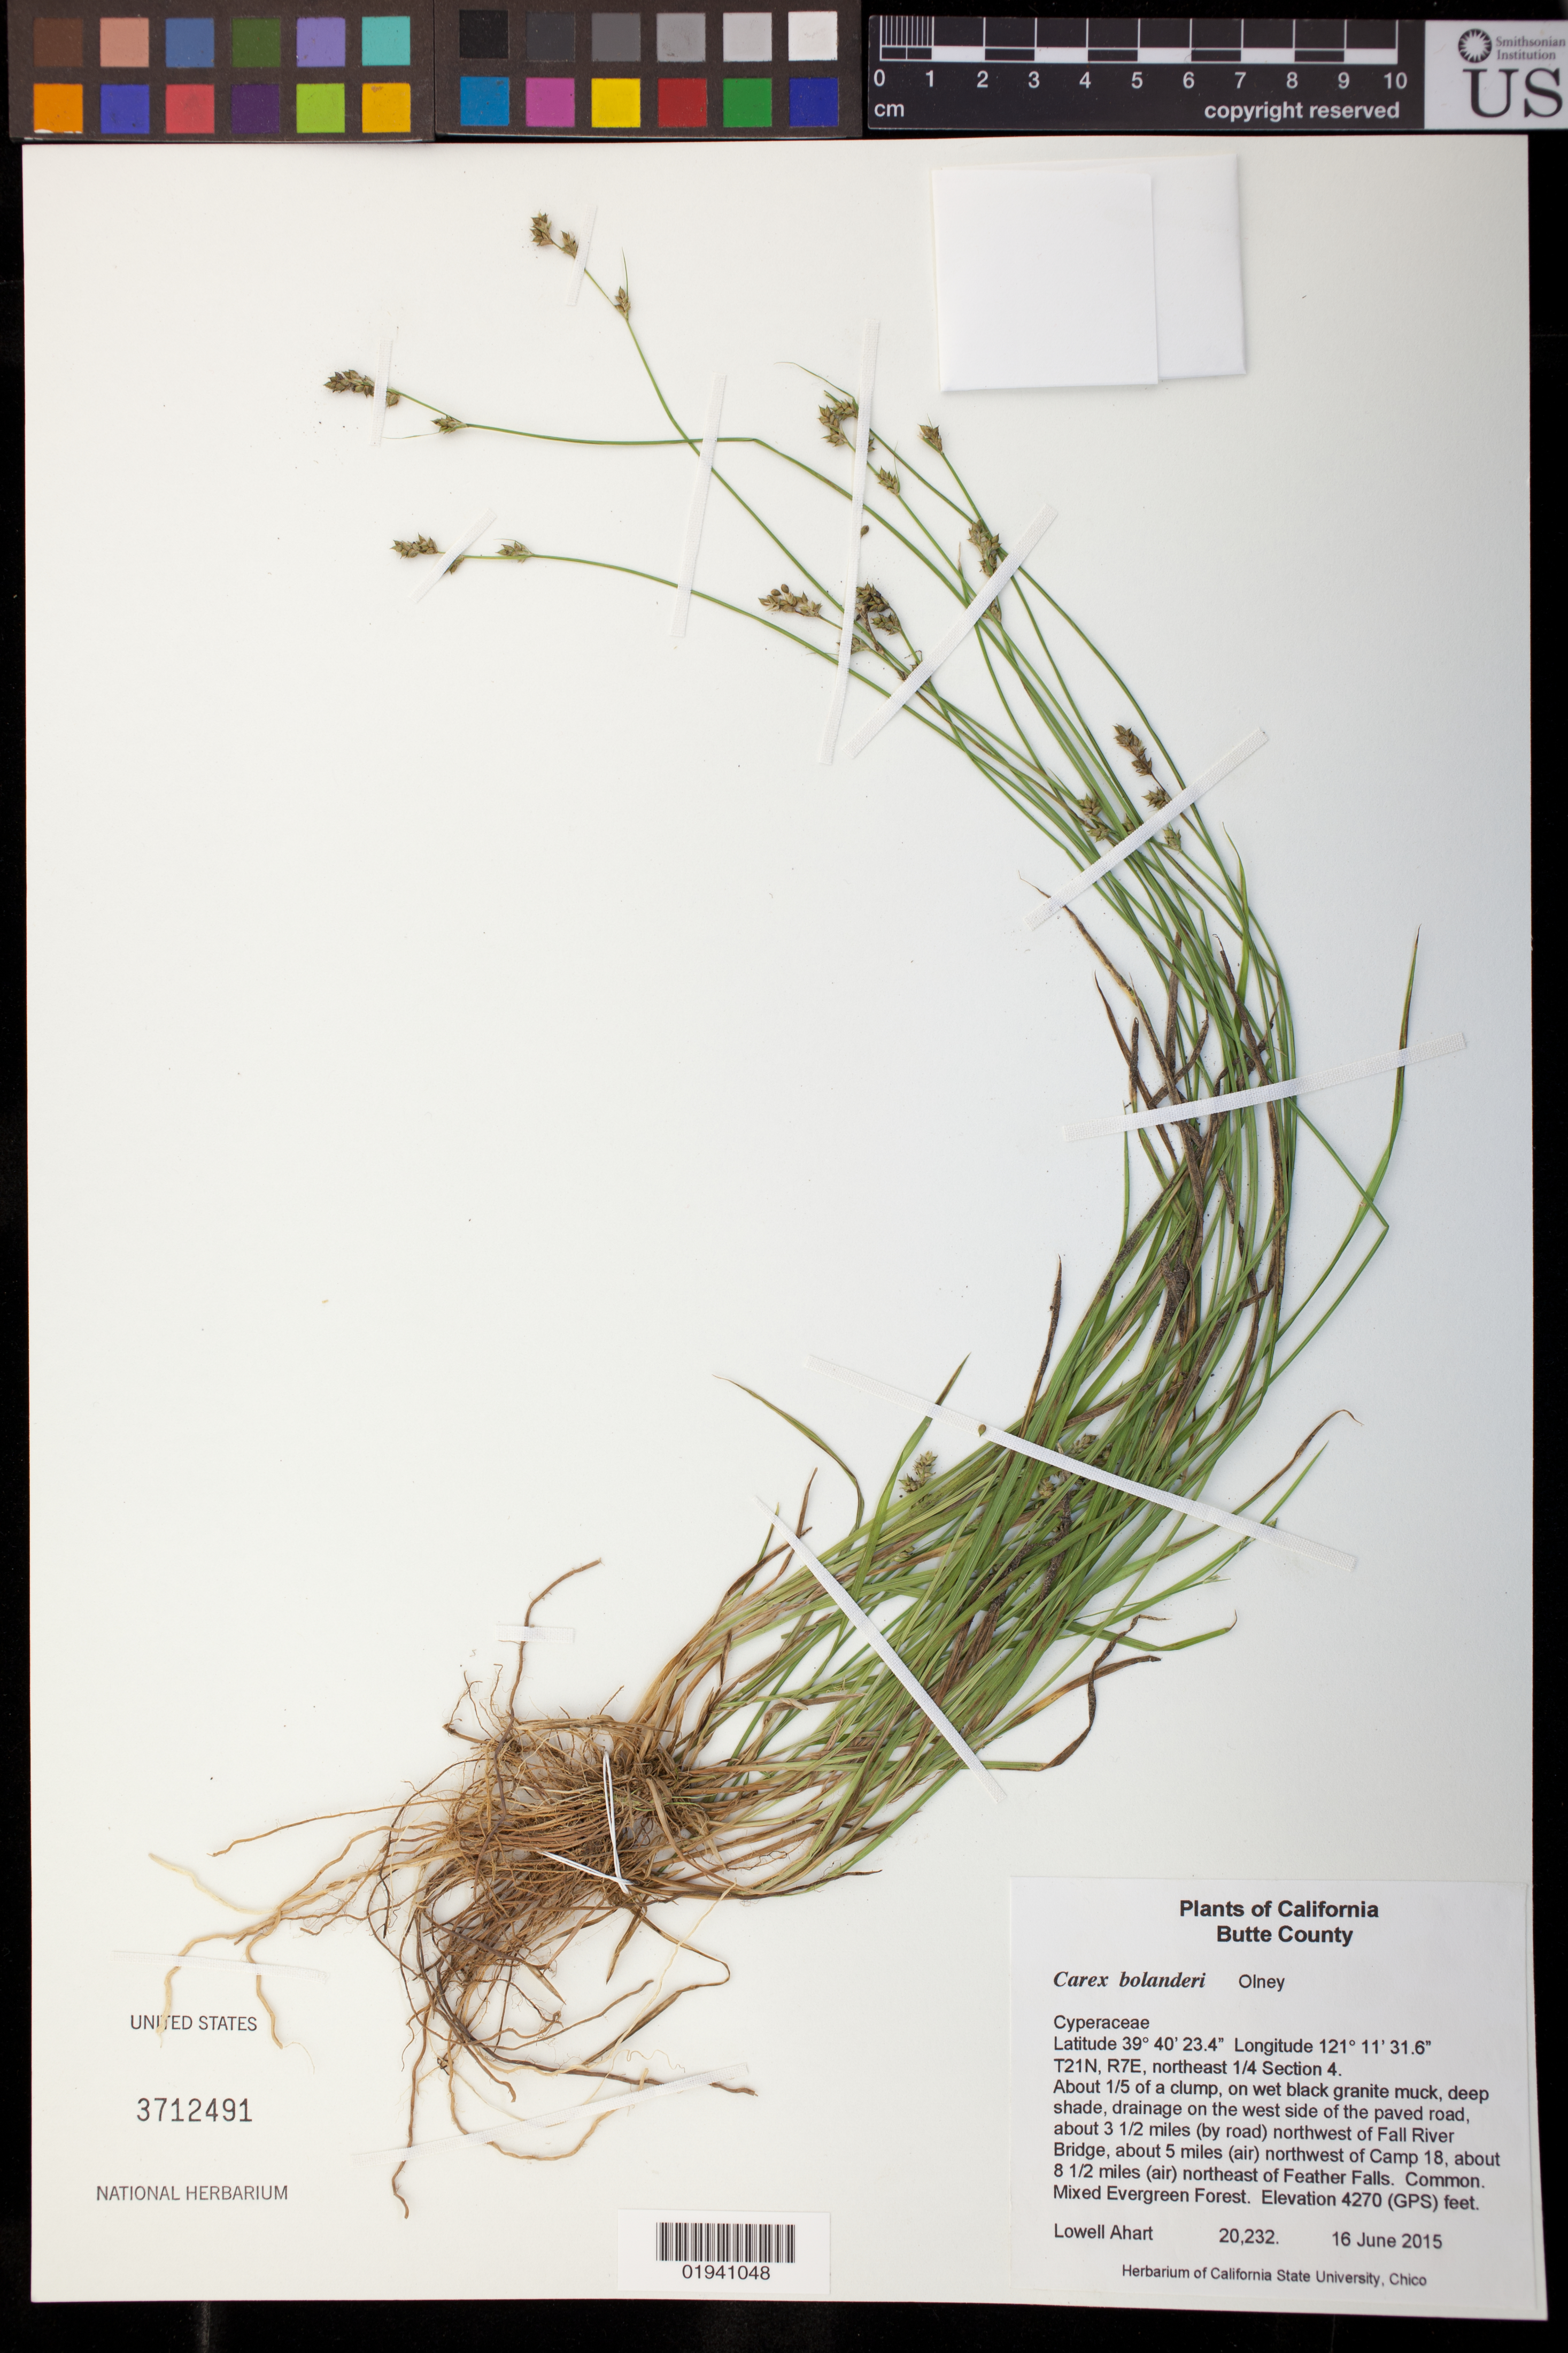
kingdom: Plantae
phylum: Tracheophyta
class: Liliopsida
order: Poales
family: Cyperaceae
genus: Carex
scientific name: Carex bolanderi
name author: Olney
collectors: L. Ahart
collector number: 20232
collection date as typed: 16 June 2015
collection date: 2015-06-16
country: United States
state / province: California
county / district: Butte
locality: On the west side of the paved road, about 3.5 miles (by road) northwest of Fall River Bridge, about 5 miles (air) northwest of Camp 18, about 8.5 miles (air) northeast of Feather Falls.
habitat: on wet black granite muck, deep shade, drainage, mixed evergreen forest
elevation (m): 1301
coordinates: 39 41 15.5, 121 11 48.7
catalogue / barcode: US 3712491